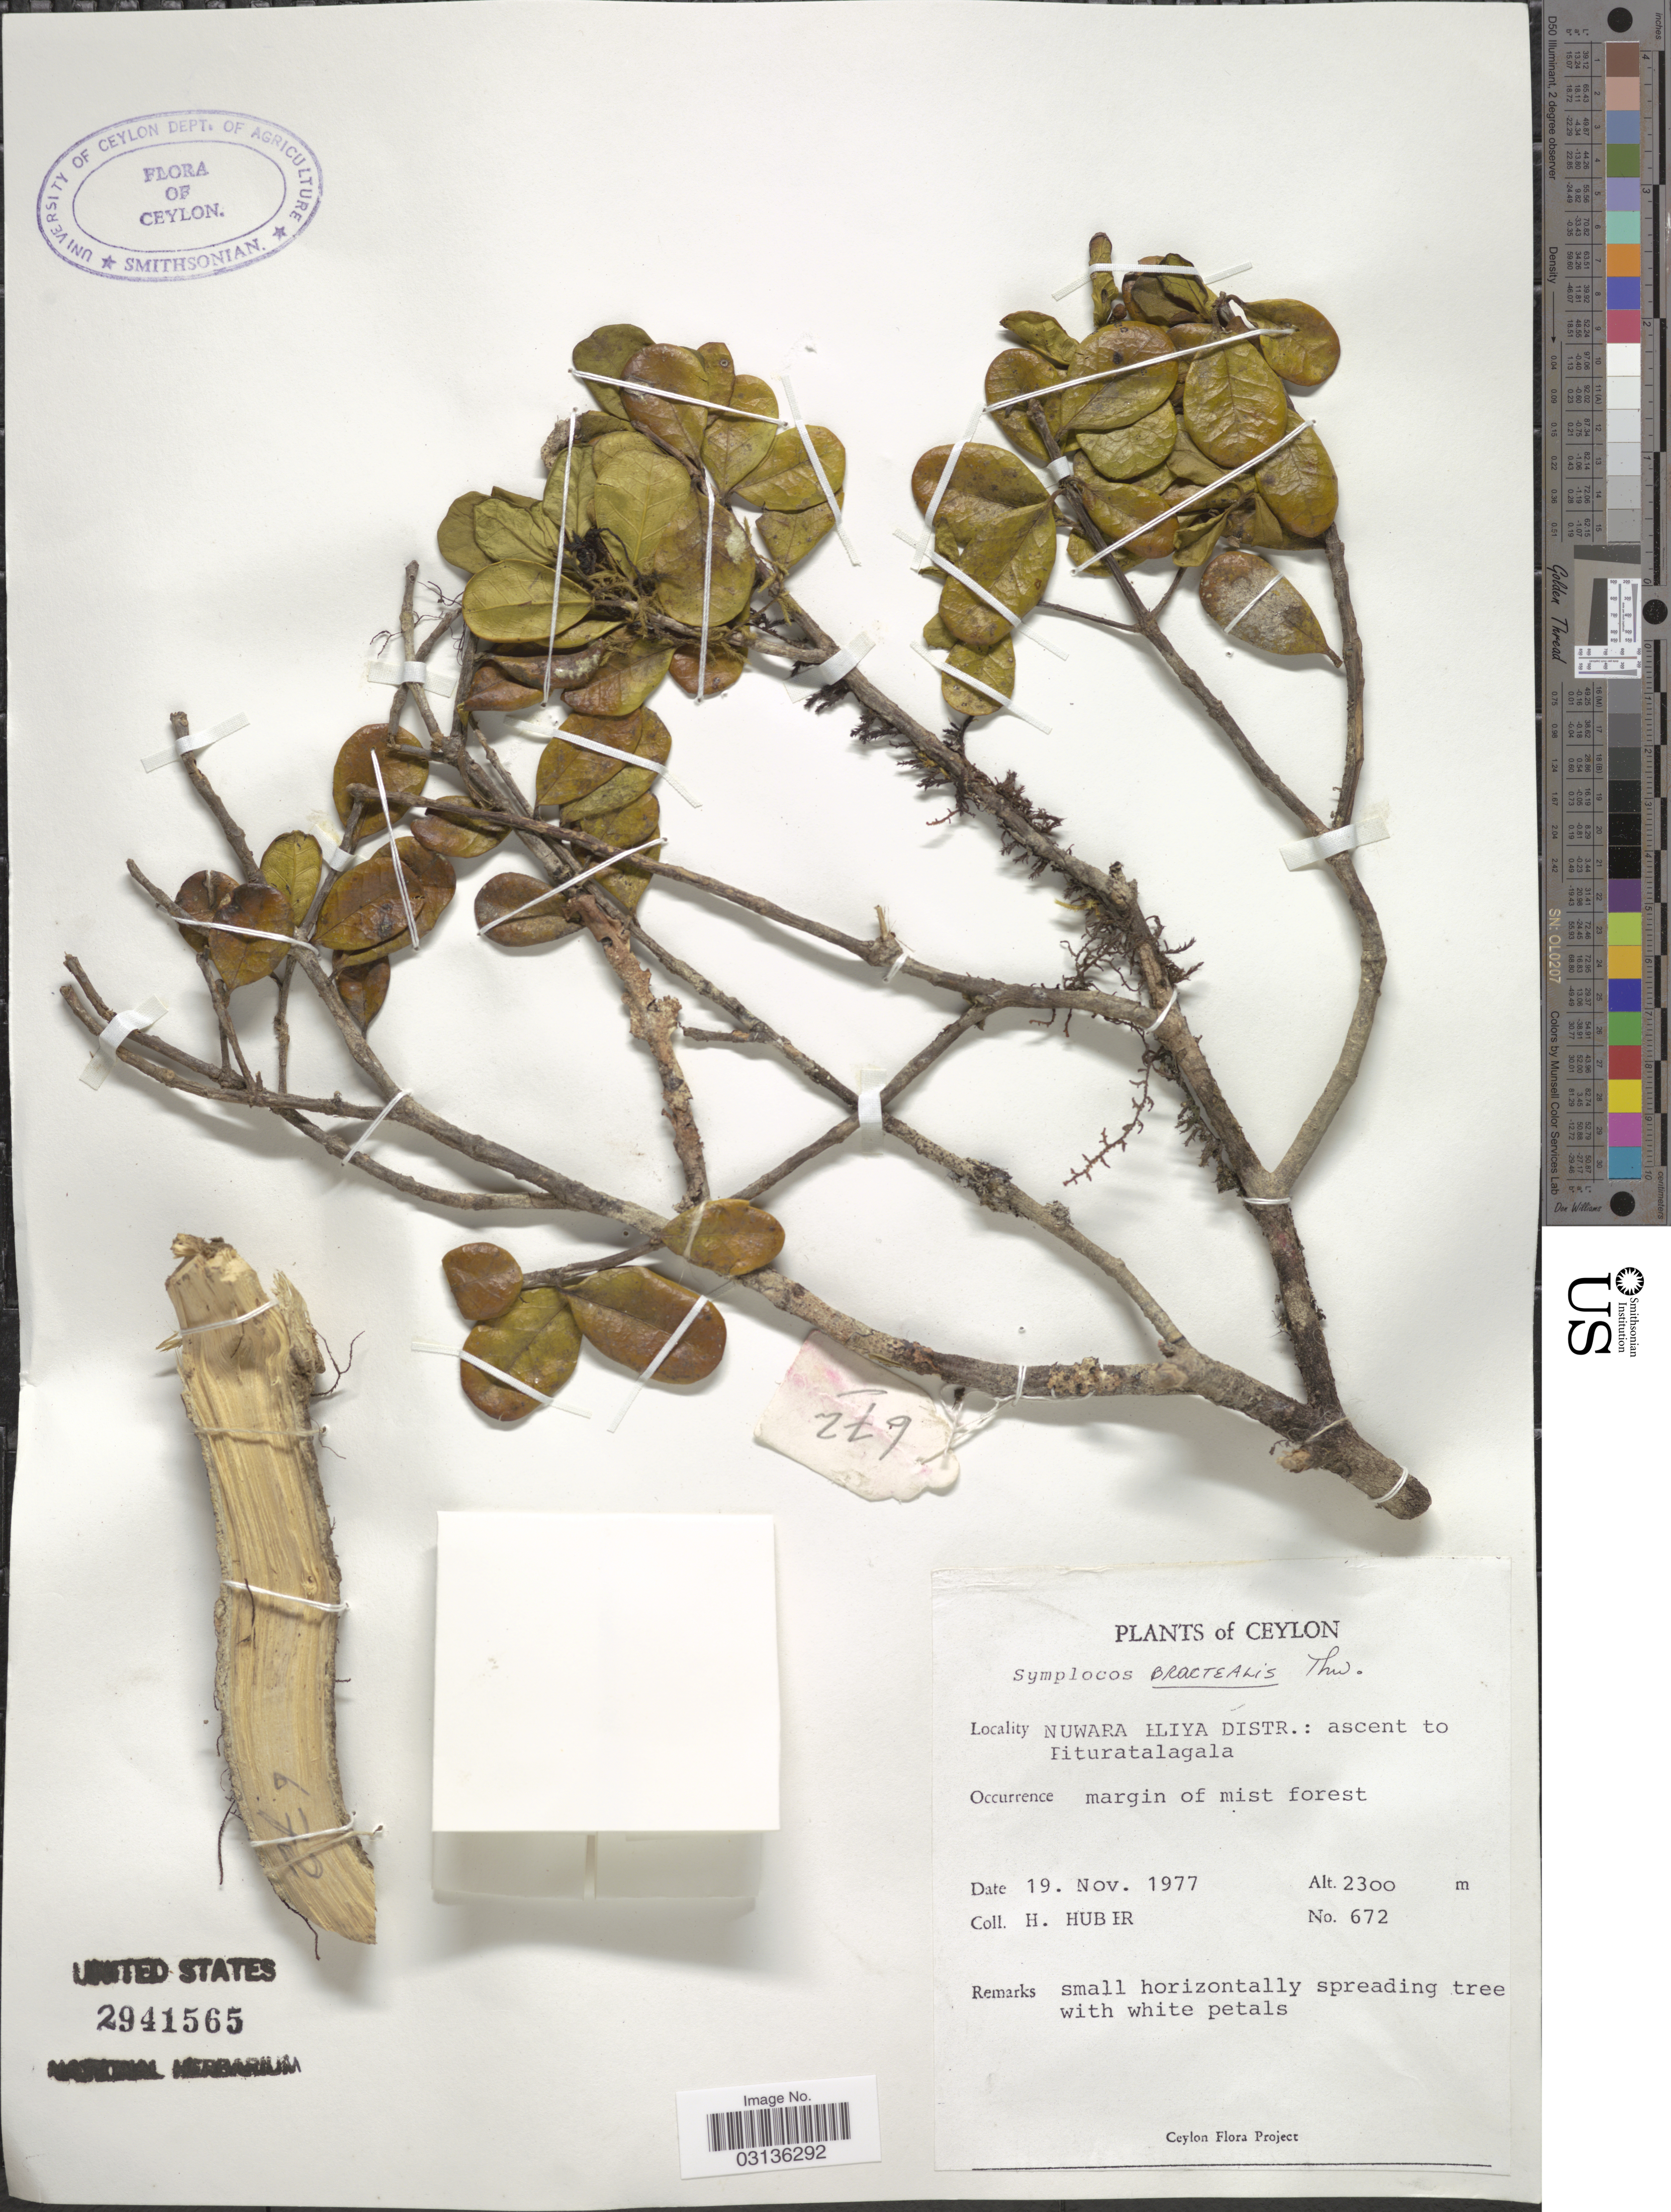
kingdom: Plantae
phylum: Tracheophyta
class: Magnoliopsida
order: Ericales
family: Symplocaceae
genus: Symplocos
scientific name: Symplocos bractealis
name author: Thwaites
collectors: H. Huber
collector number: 672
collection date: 1977-11-19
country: Sri Lanka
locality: Ceylon. Nuwara Eliya Distr.: ascent to Pituratalagala.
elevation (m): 2300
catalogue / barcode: US 2941565